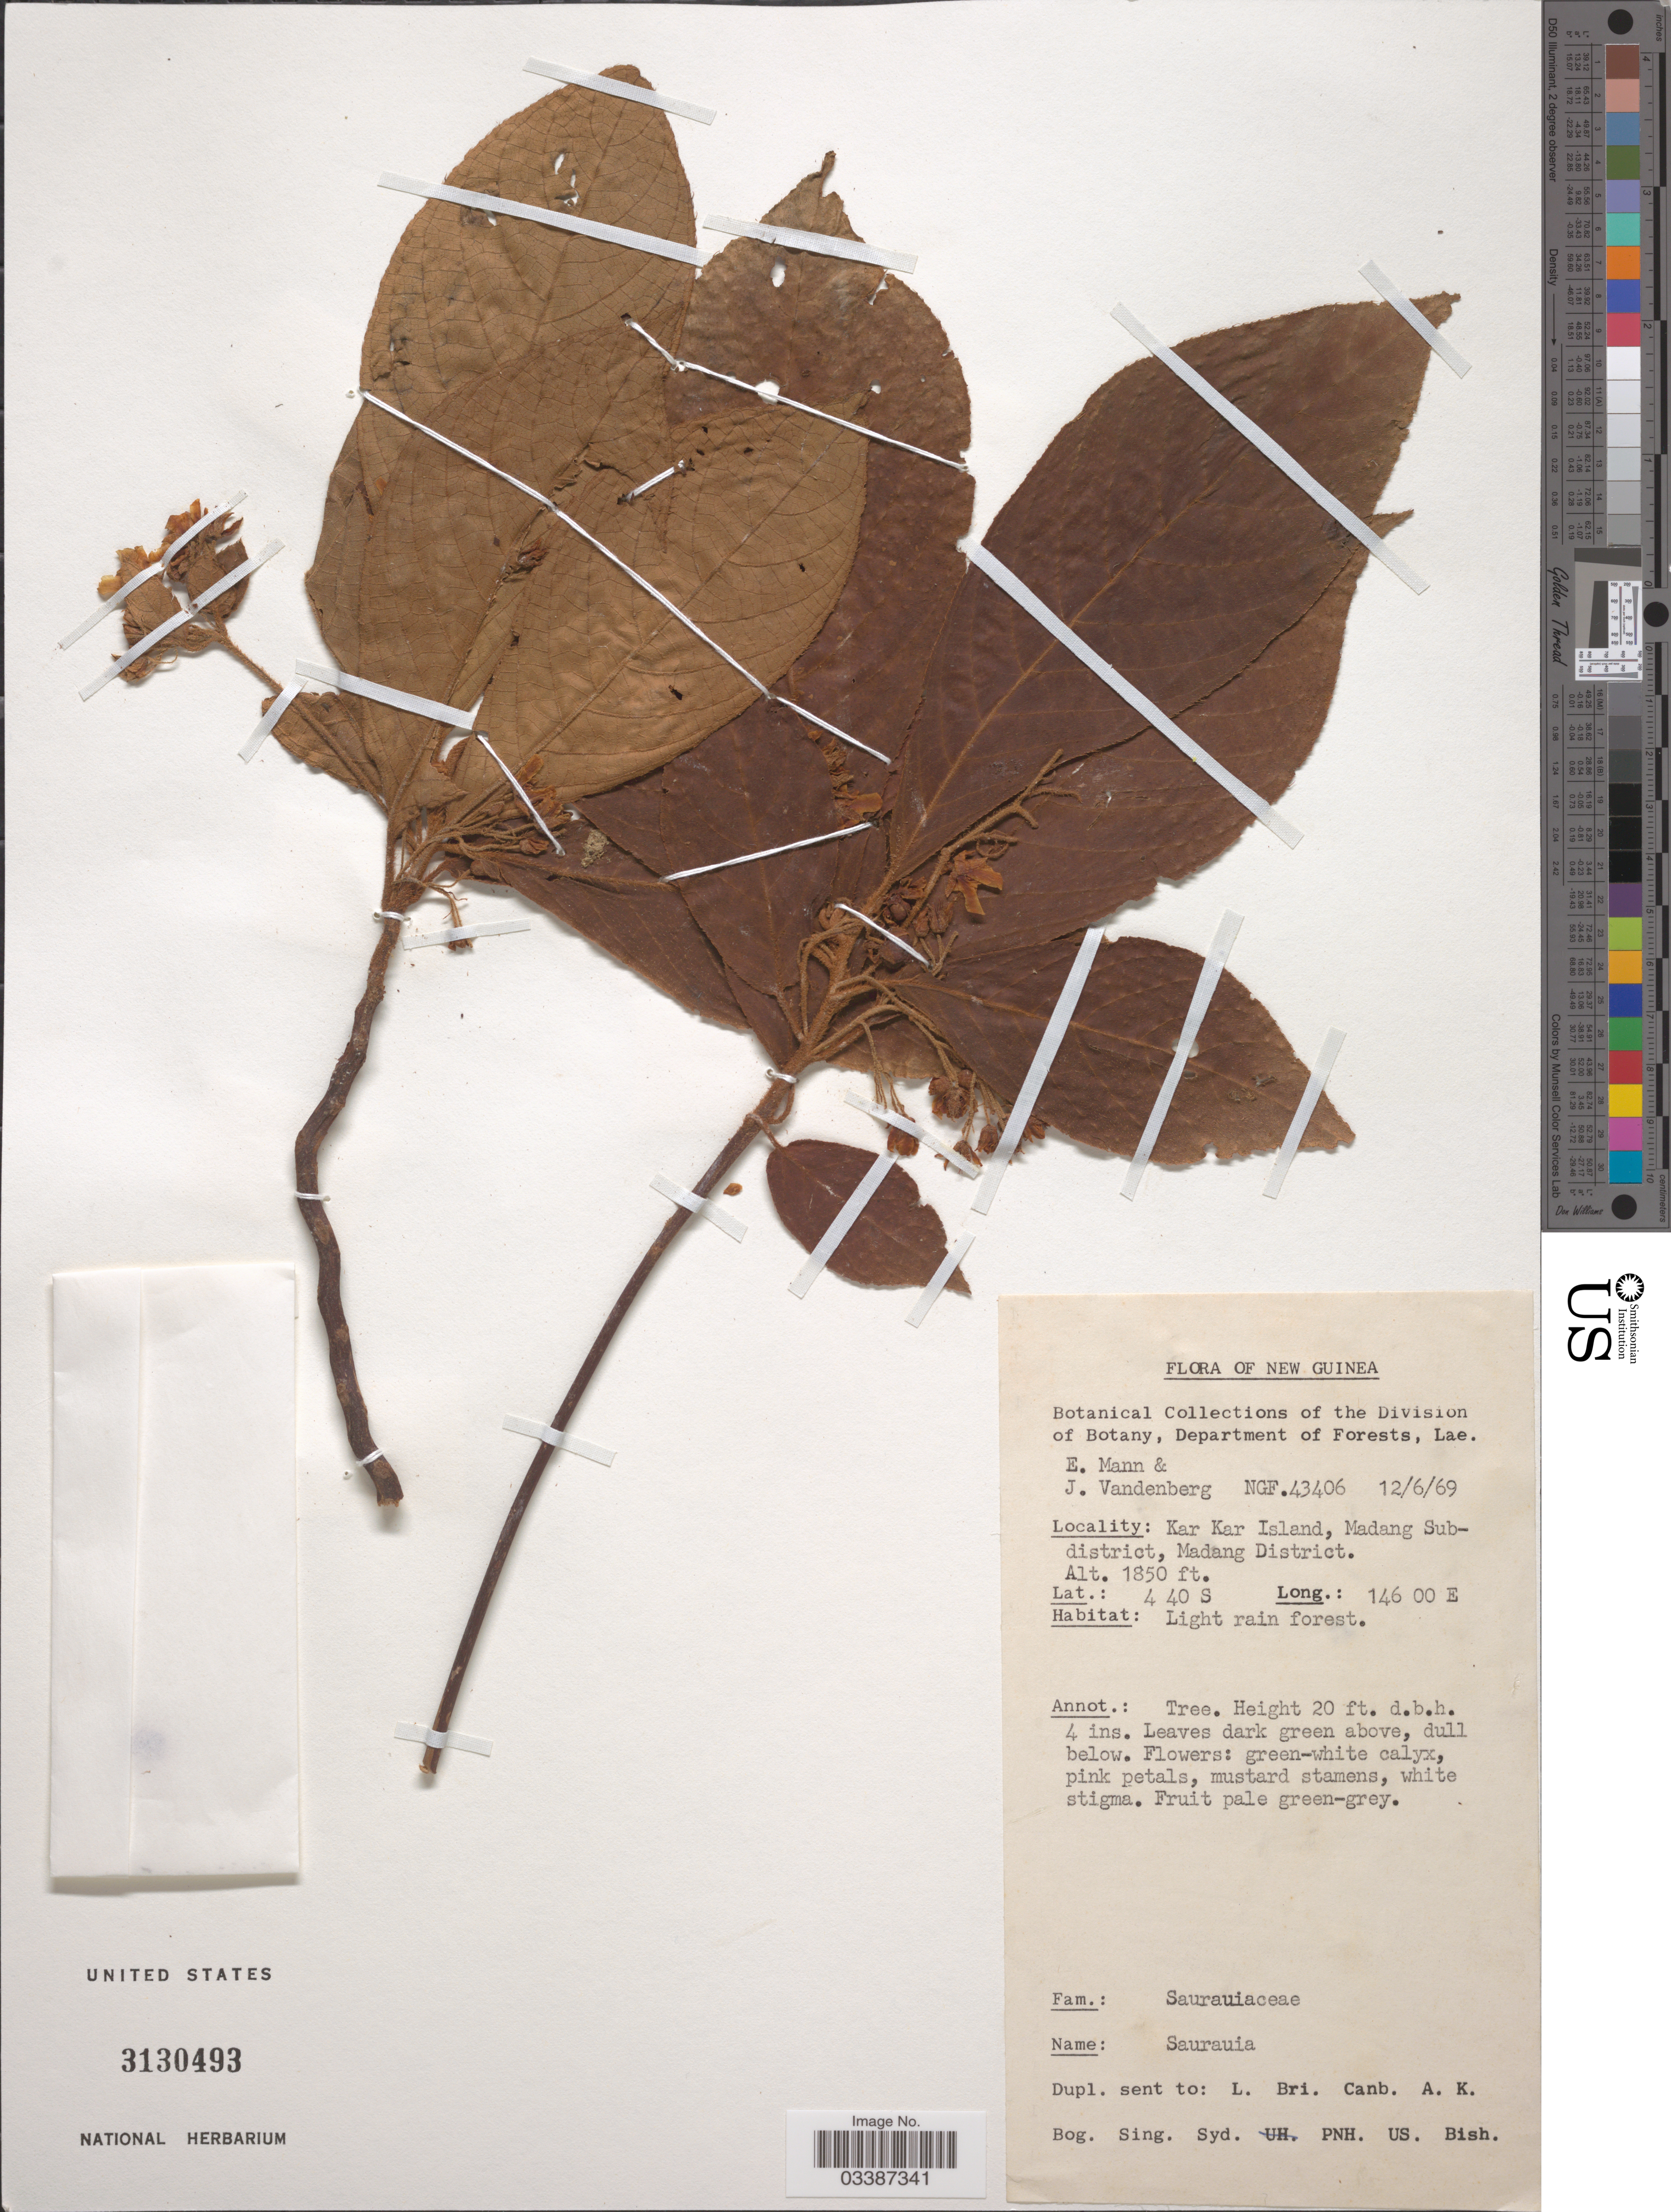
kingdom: Plantae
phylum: Tracheophyta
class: Magnoliopsida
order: Ericales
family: Actinidiaceae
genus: Saurauia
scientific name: Saurauia sp.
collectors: E. Mann & J. Vandenberg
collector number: NGF43406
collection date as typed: Transcribed d/m/y: 12/6/69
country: Papua New Guinea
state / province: Madang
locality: New Guinea. Kar Kar Island, Madang Sub-district, Madang District.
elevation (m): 564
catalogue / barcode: US 3130493